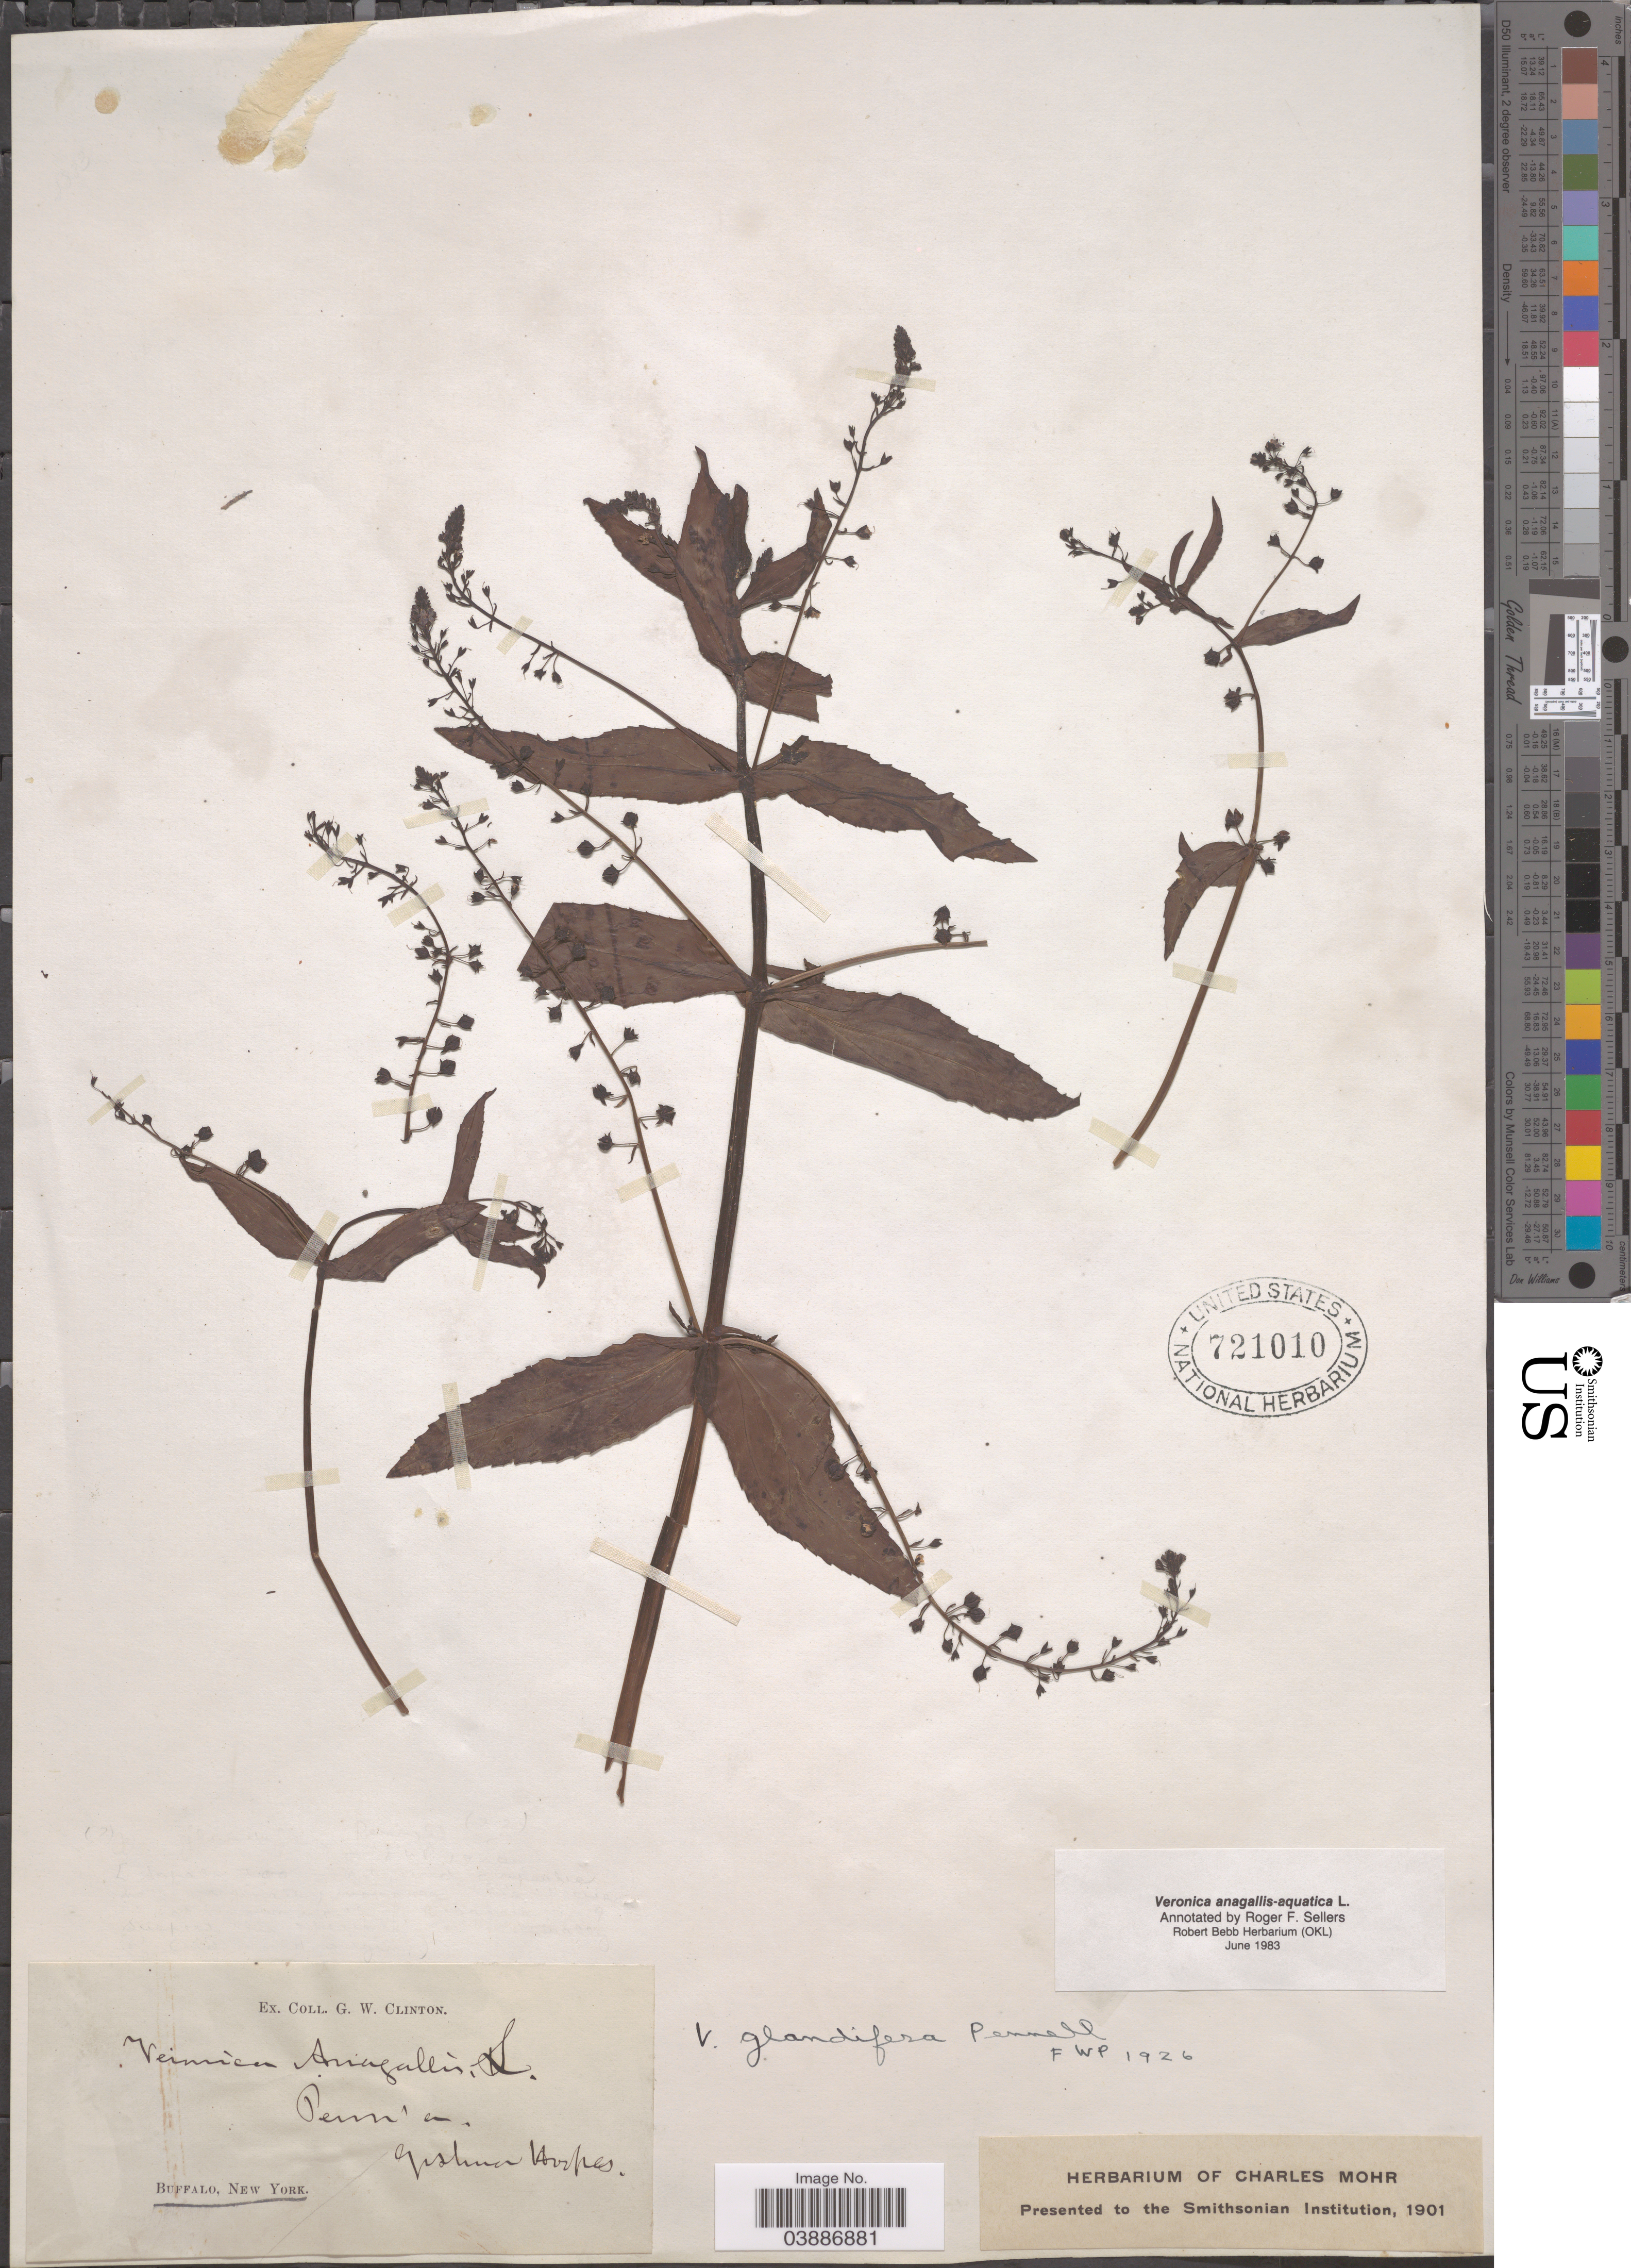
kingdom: Plantae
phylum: Tracheophyta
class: Magnoliopsida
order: Lamiales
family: Plantaginaceae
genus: Veronica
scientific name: Veronica anagallis-aquatica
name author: L.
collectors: G. W. Clinton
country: United States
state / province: New York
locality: Buffalo.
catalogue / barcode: US 721010